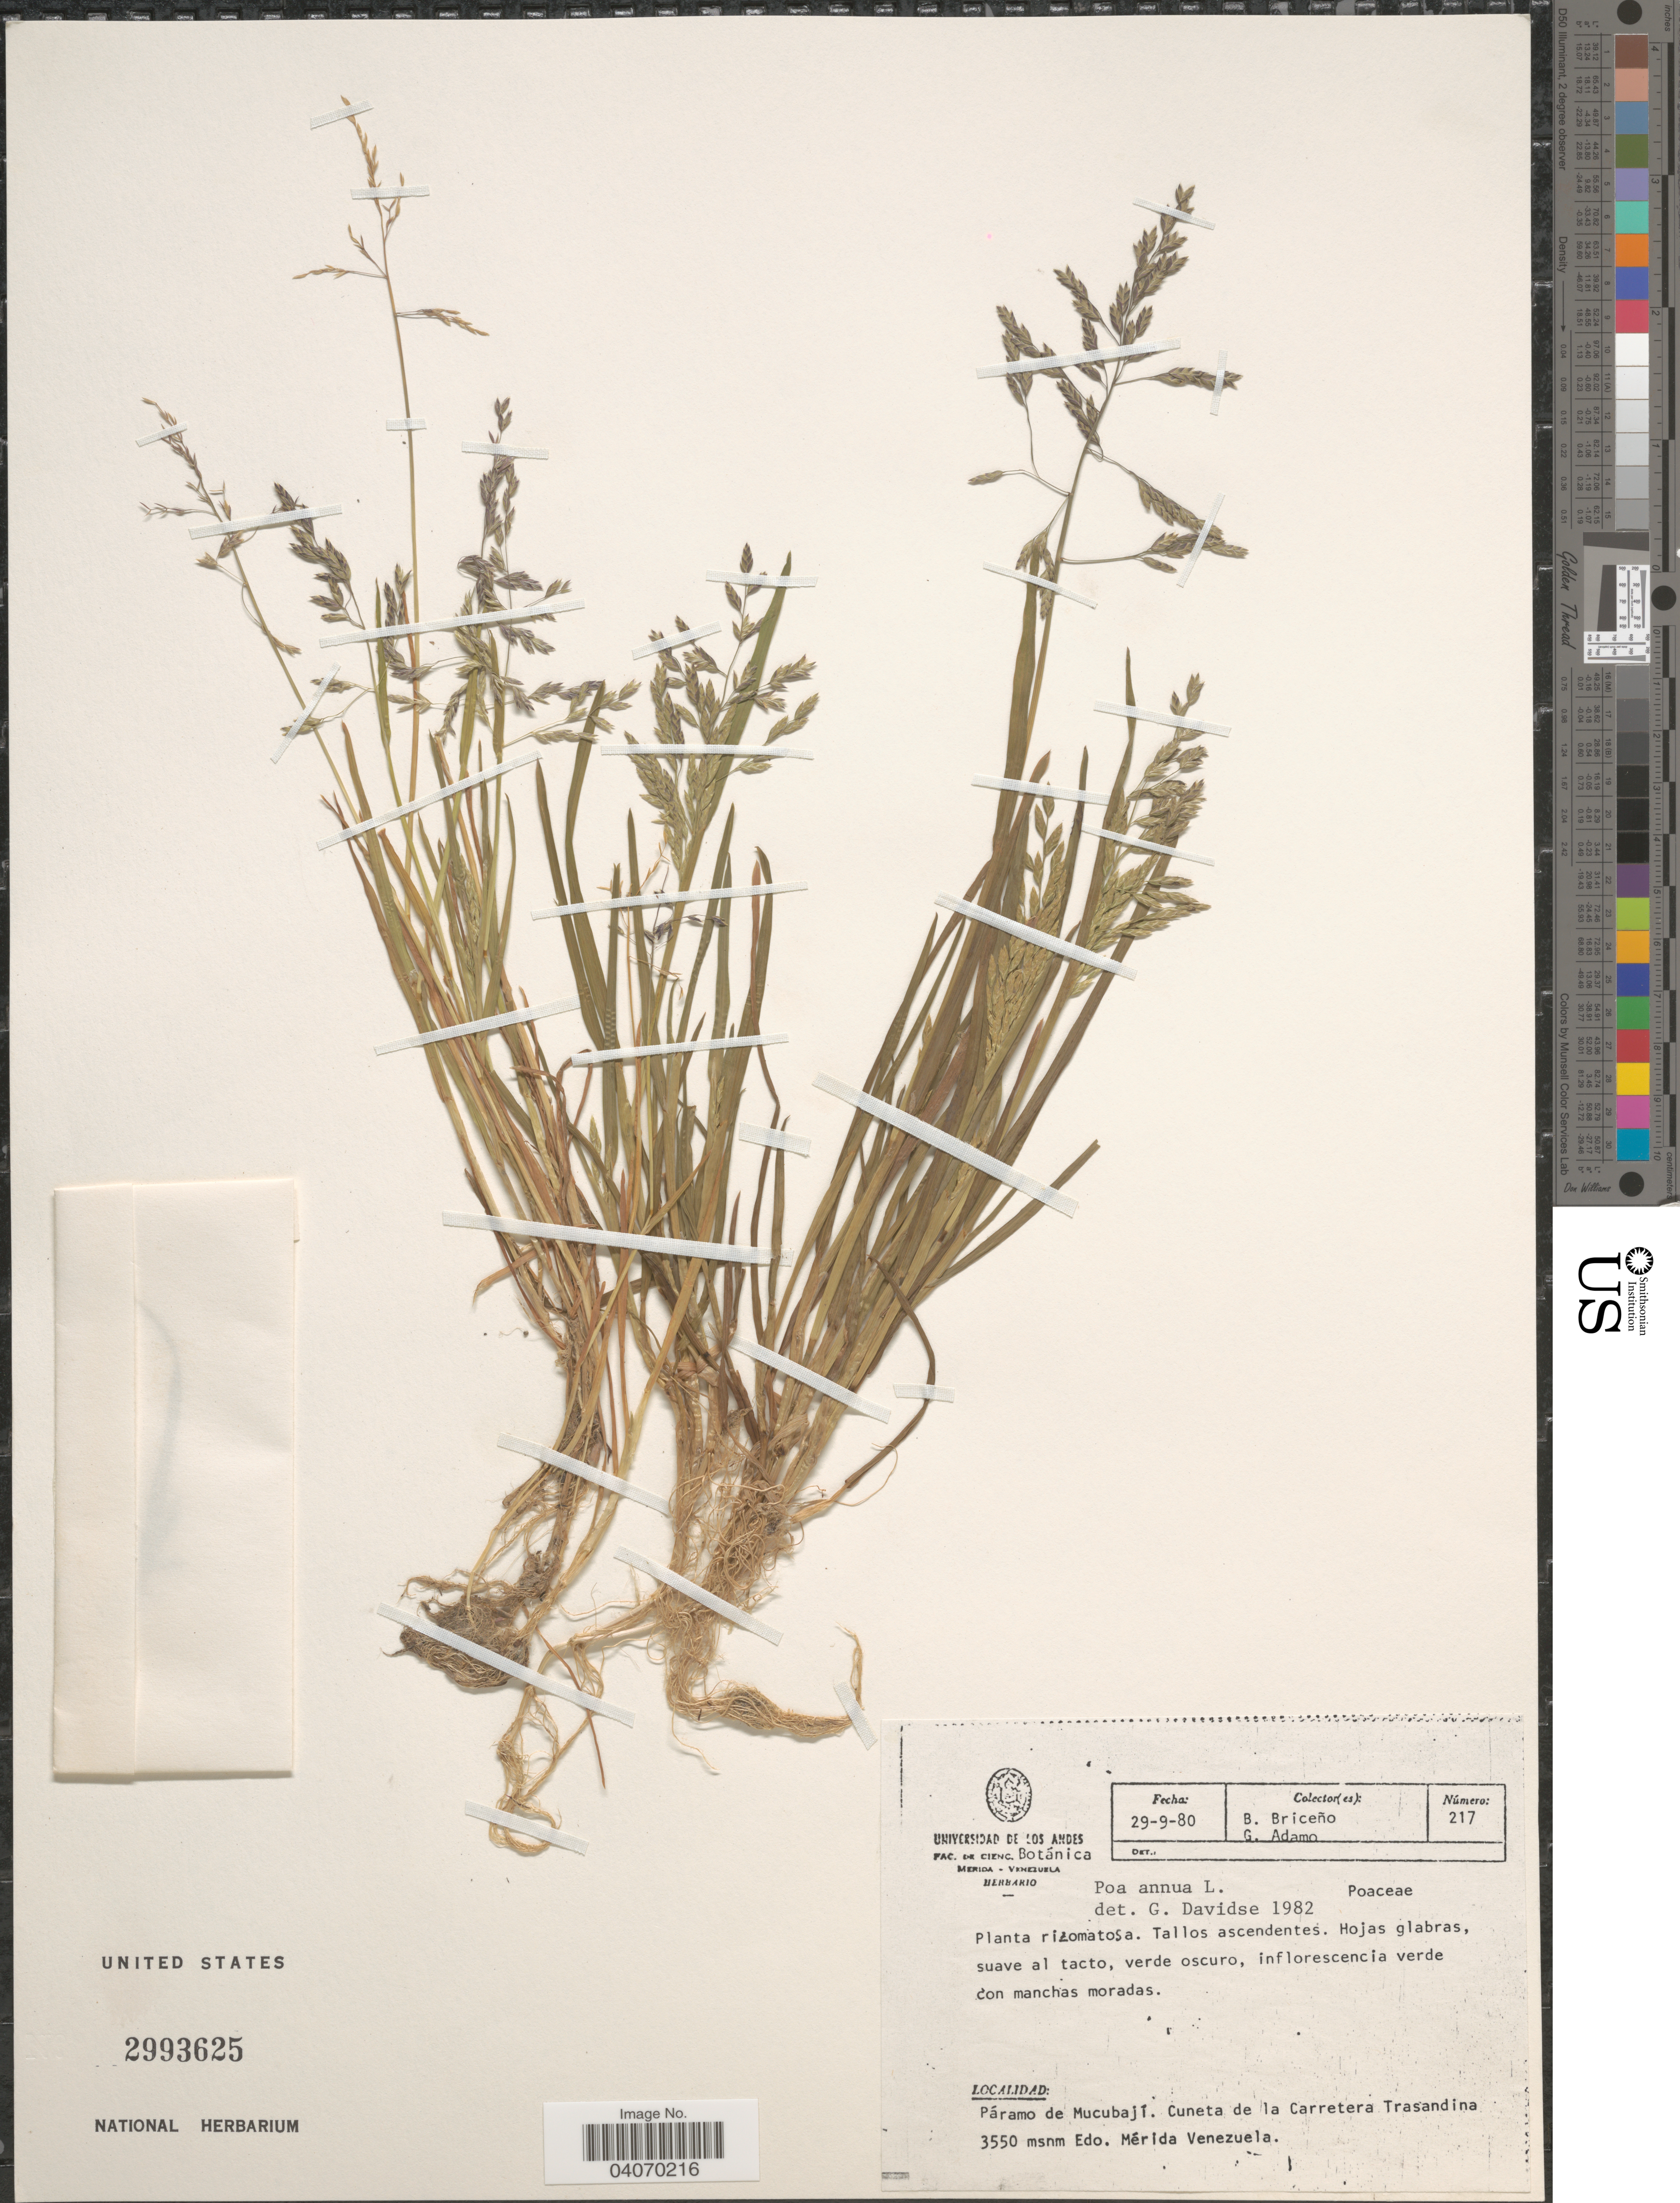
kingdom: Plantae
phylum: Tracheophyta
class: Liliopsida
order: Poales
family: Poaceae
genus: Poa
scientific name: Poa annua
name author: L.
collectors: B. Briceño & G. Adamo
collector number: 217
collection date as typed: Transcribed d/m/y: 29/9/80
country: Venezuela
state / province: Merida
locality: Páramo de Mucubají. Cuneta de la Carretera Trasandina.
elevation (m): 3550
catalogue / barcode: US 2993625